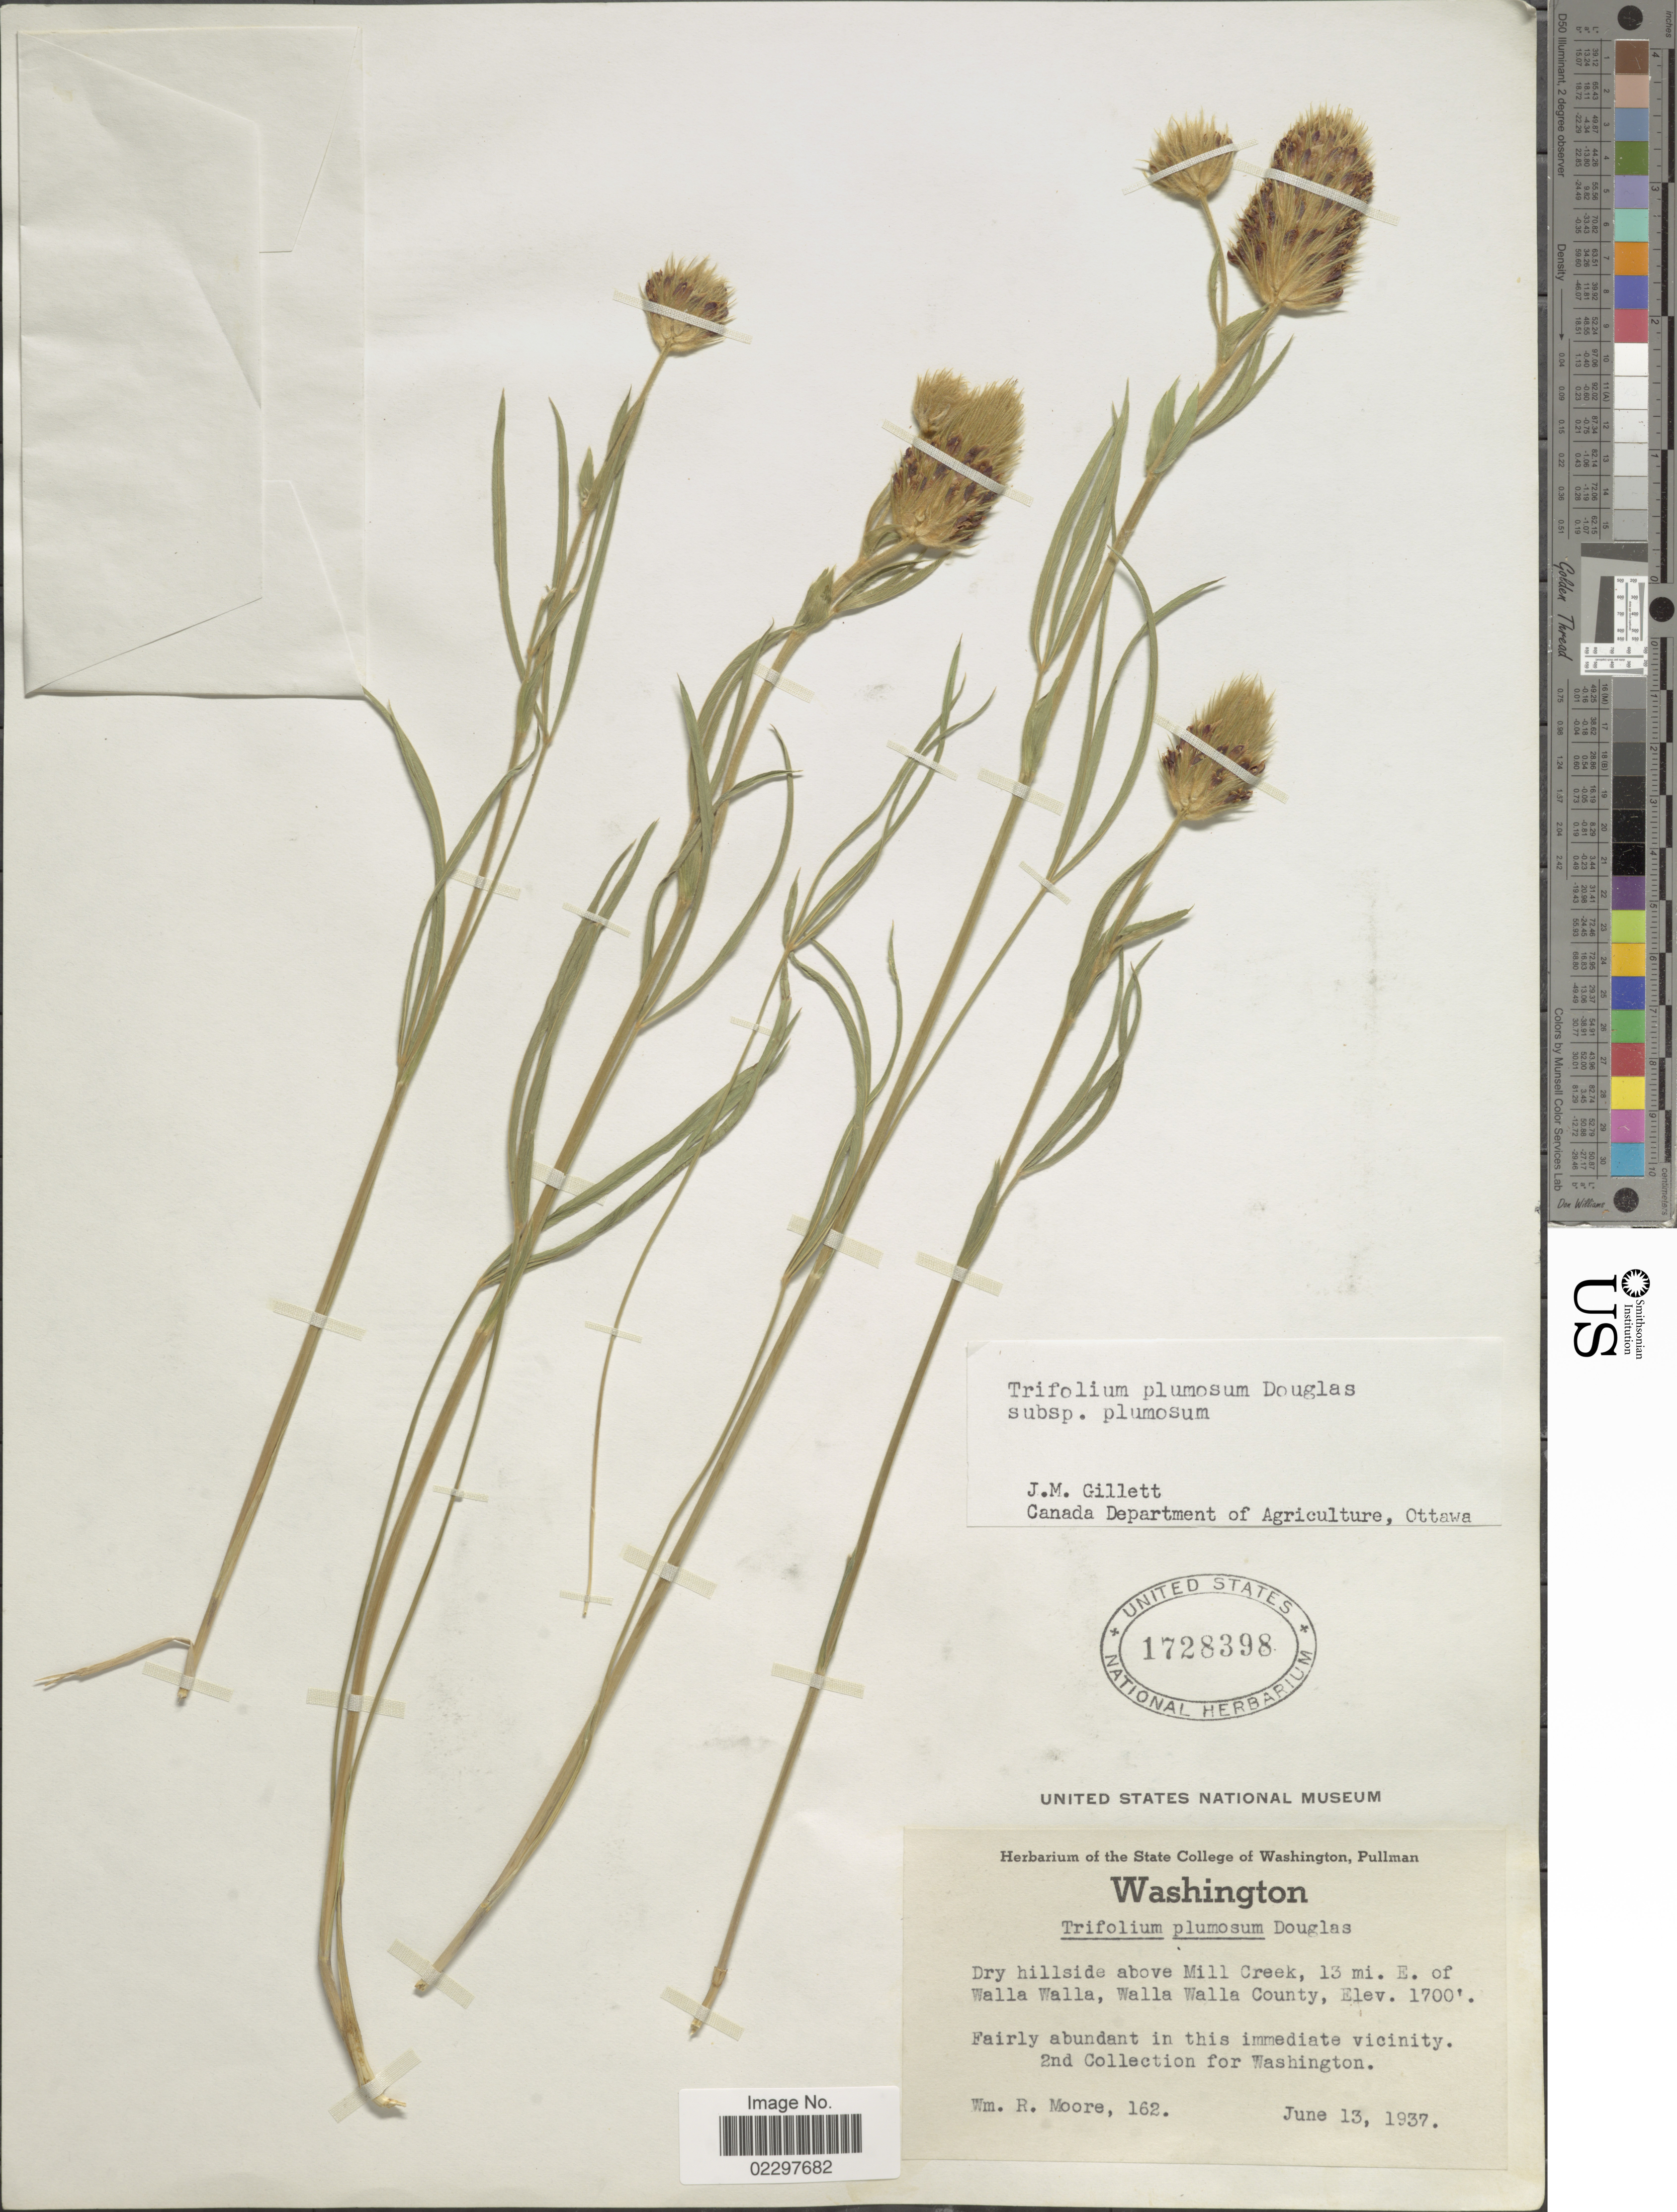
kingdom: Plantae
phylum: Tracheophyta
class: Magnoliopsida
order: Fabales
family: Fabaceae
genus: Trifolium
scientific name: Trifolium plumosum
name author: Hook.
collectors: W. Moore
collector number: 162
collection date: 1937-06-13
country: United States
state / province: Washington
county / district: Walla Walla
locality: Dry hillside above Mill Creek, 13 mi E of Walla Walla, Walla Walla County, 2nd Collection for Washington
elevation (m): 518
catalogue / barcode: US 1728398